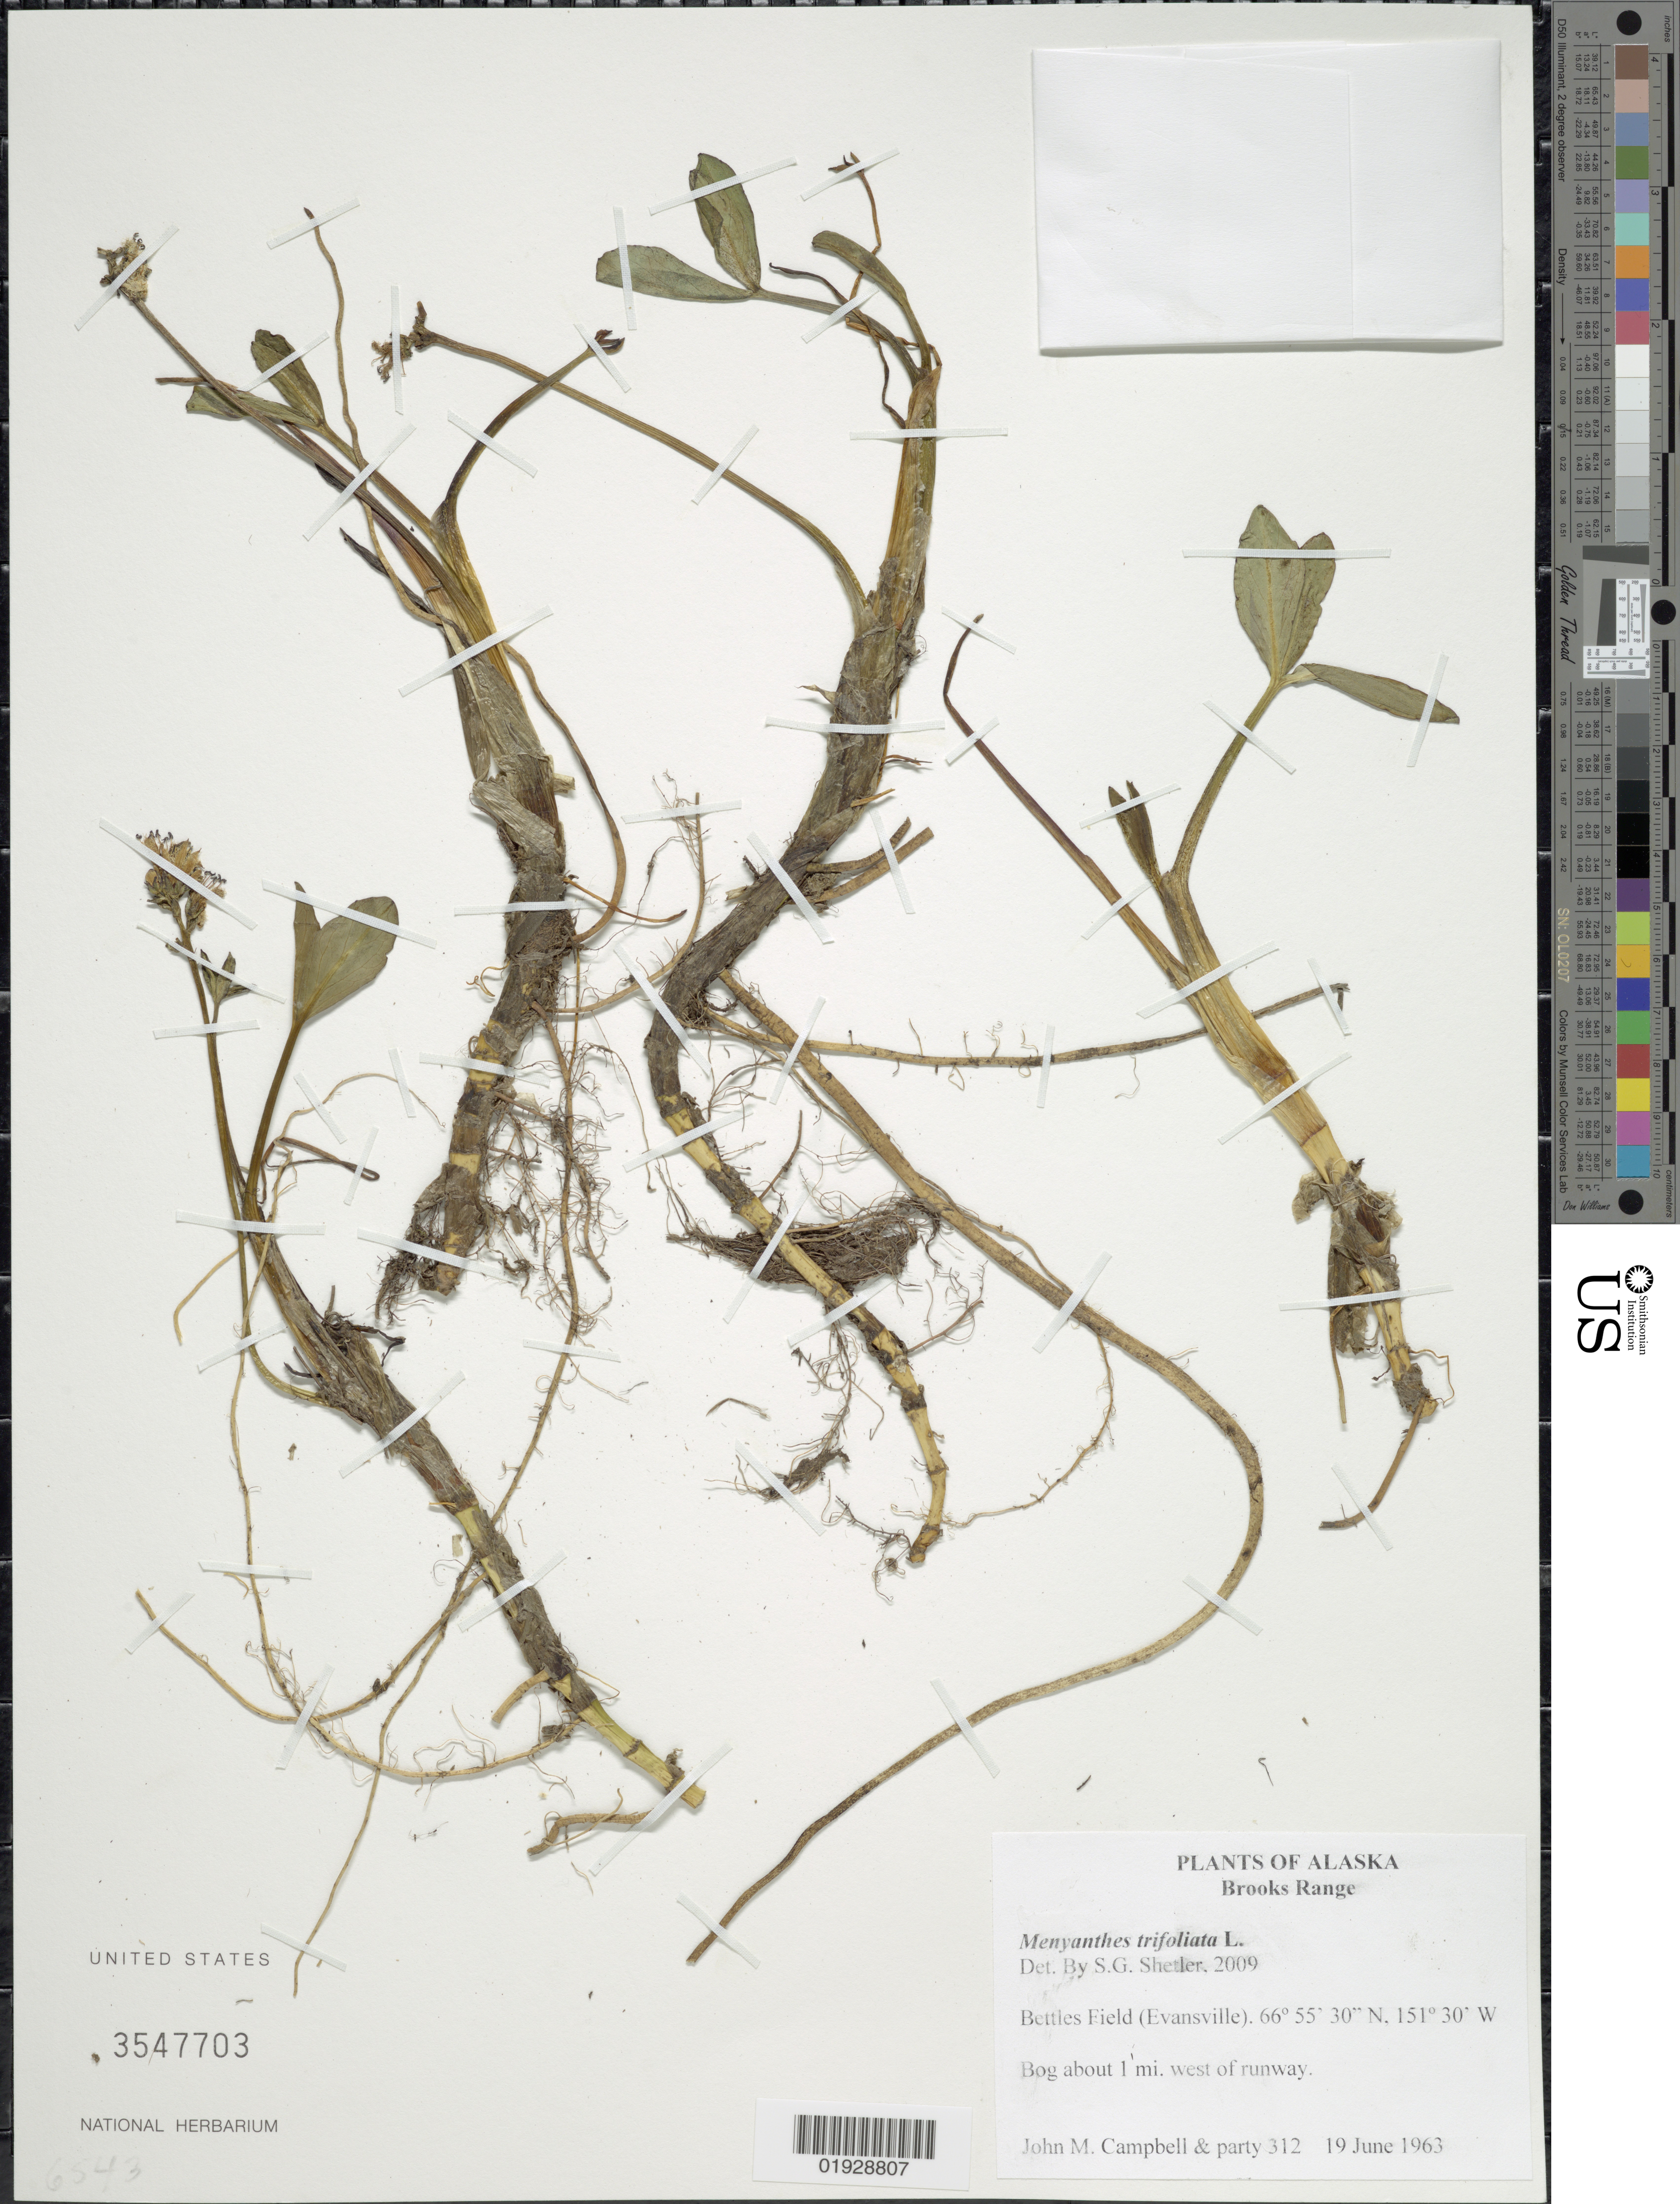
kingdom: Plantae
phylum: Tracheophyta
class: Magnoliopsida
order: Asterales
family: Menyanthaceae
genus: Menyanthes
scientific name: Menyanthes trifoliata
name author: L.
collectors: J. M. Campbell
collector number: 312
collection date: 1963-06-19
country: United States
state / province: Alaska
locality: Brooks Range, Bettles Field (Evansville), Bog about 1 mi. west of runway.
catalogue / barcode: US 3547703